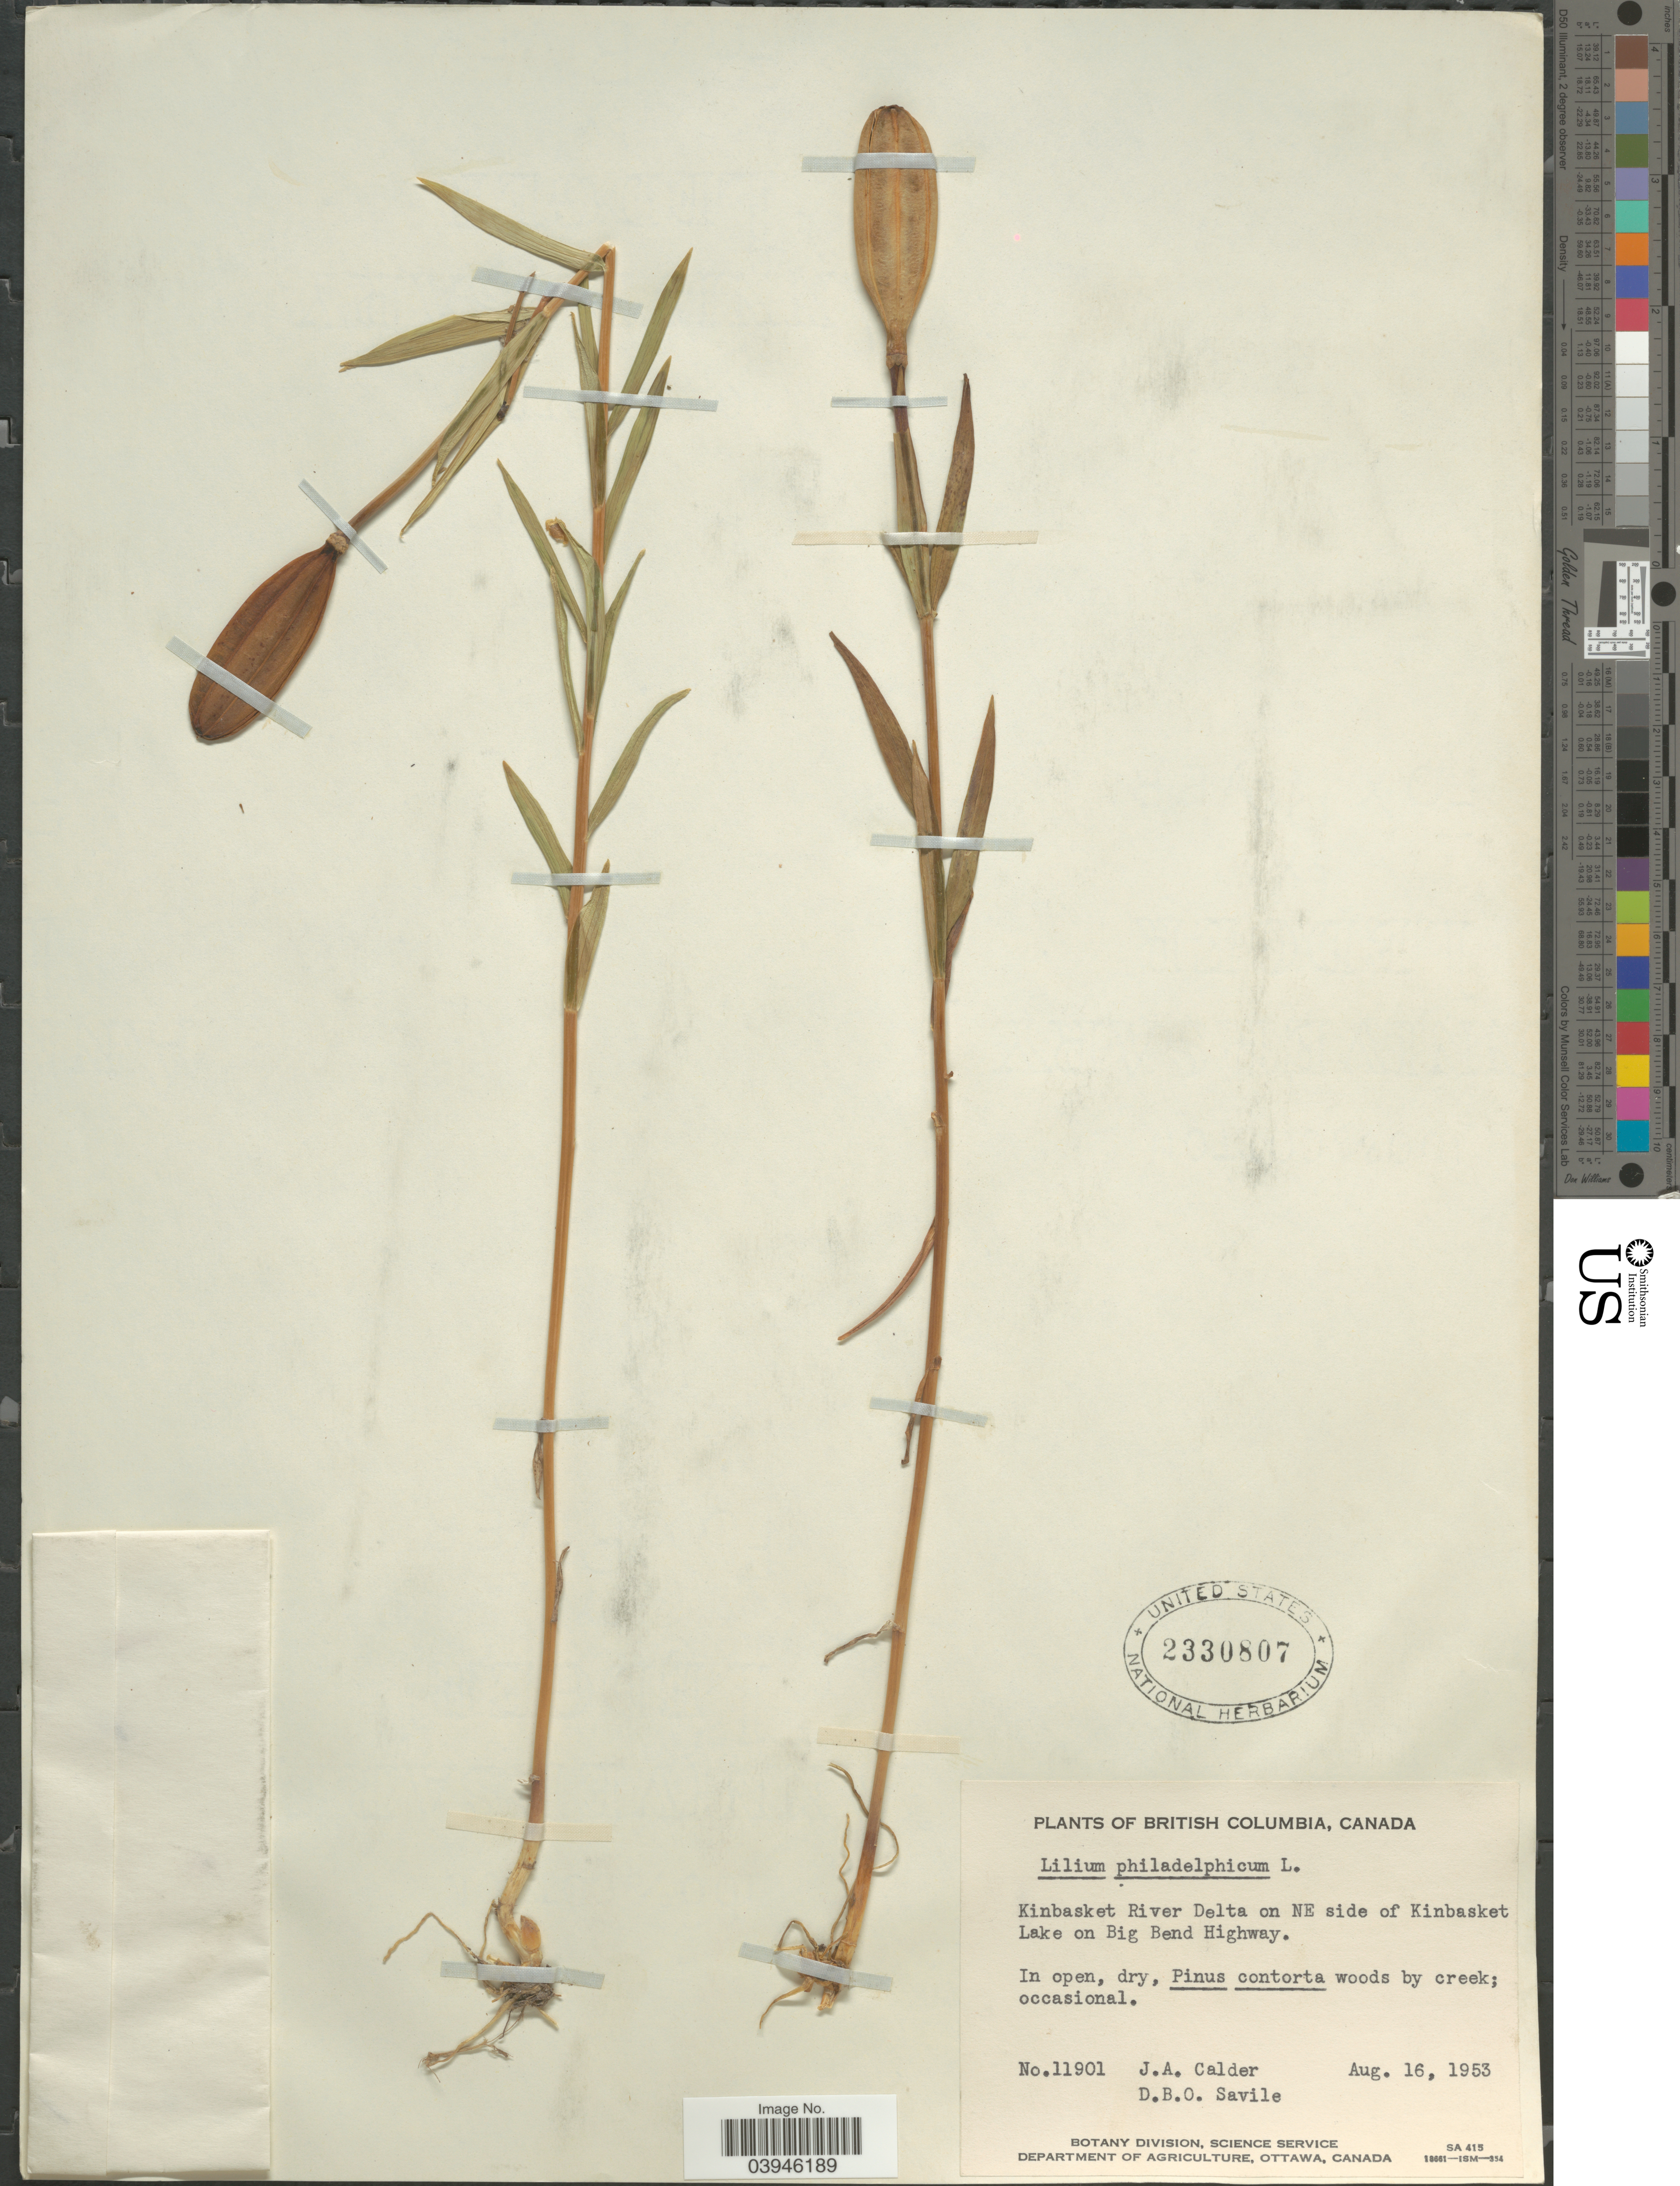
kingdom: Plantae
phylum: Tracheophyta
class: Liliopsida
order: Liliales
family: Liliaceae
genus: Lilium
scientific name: Lilium philadelphicum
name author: L.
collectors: J. A. Calder & D. Savile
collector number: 11901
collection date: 1953-08-16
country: Canada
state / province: British Columbia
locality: Kinbasket River Delta on NE side of Kinbasket Lake on Big Bend Highway.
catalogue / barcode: US 2330807